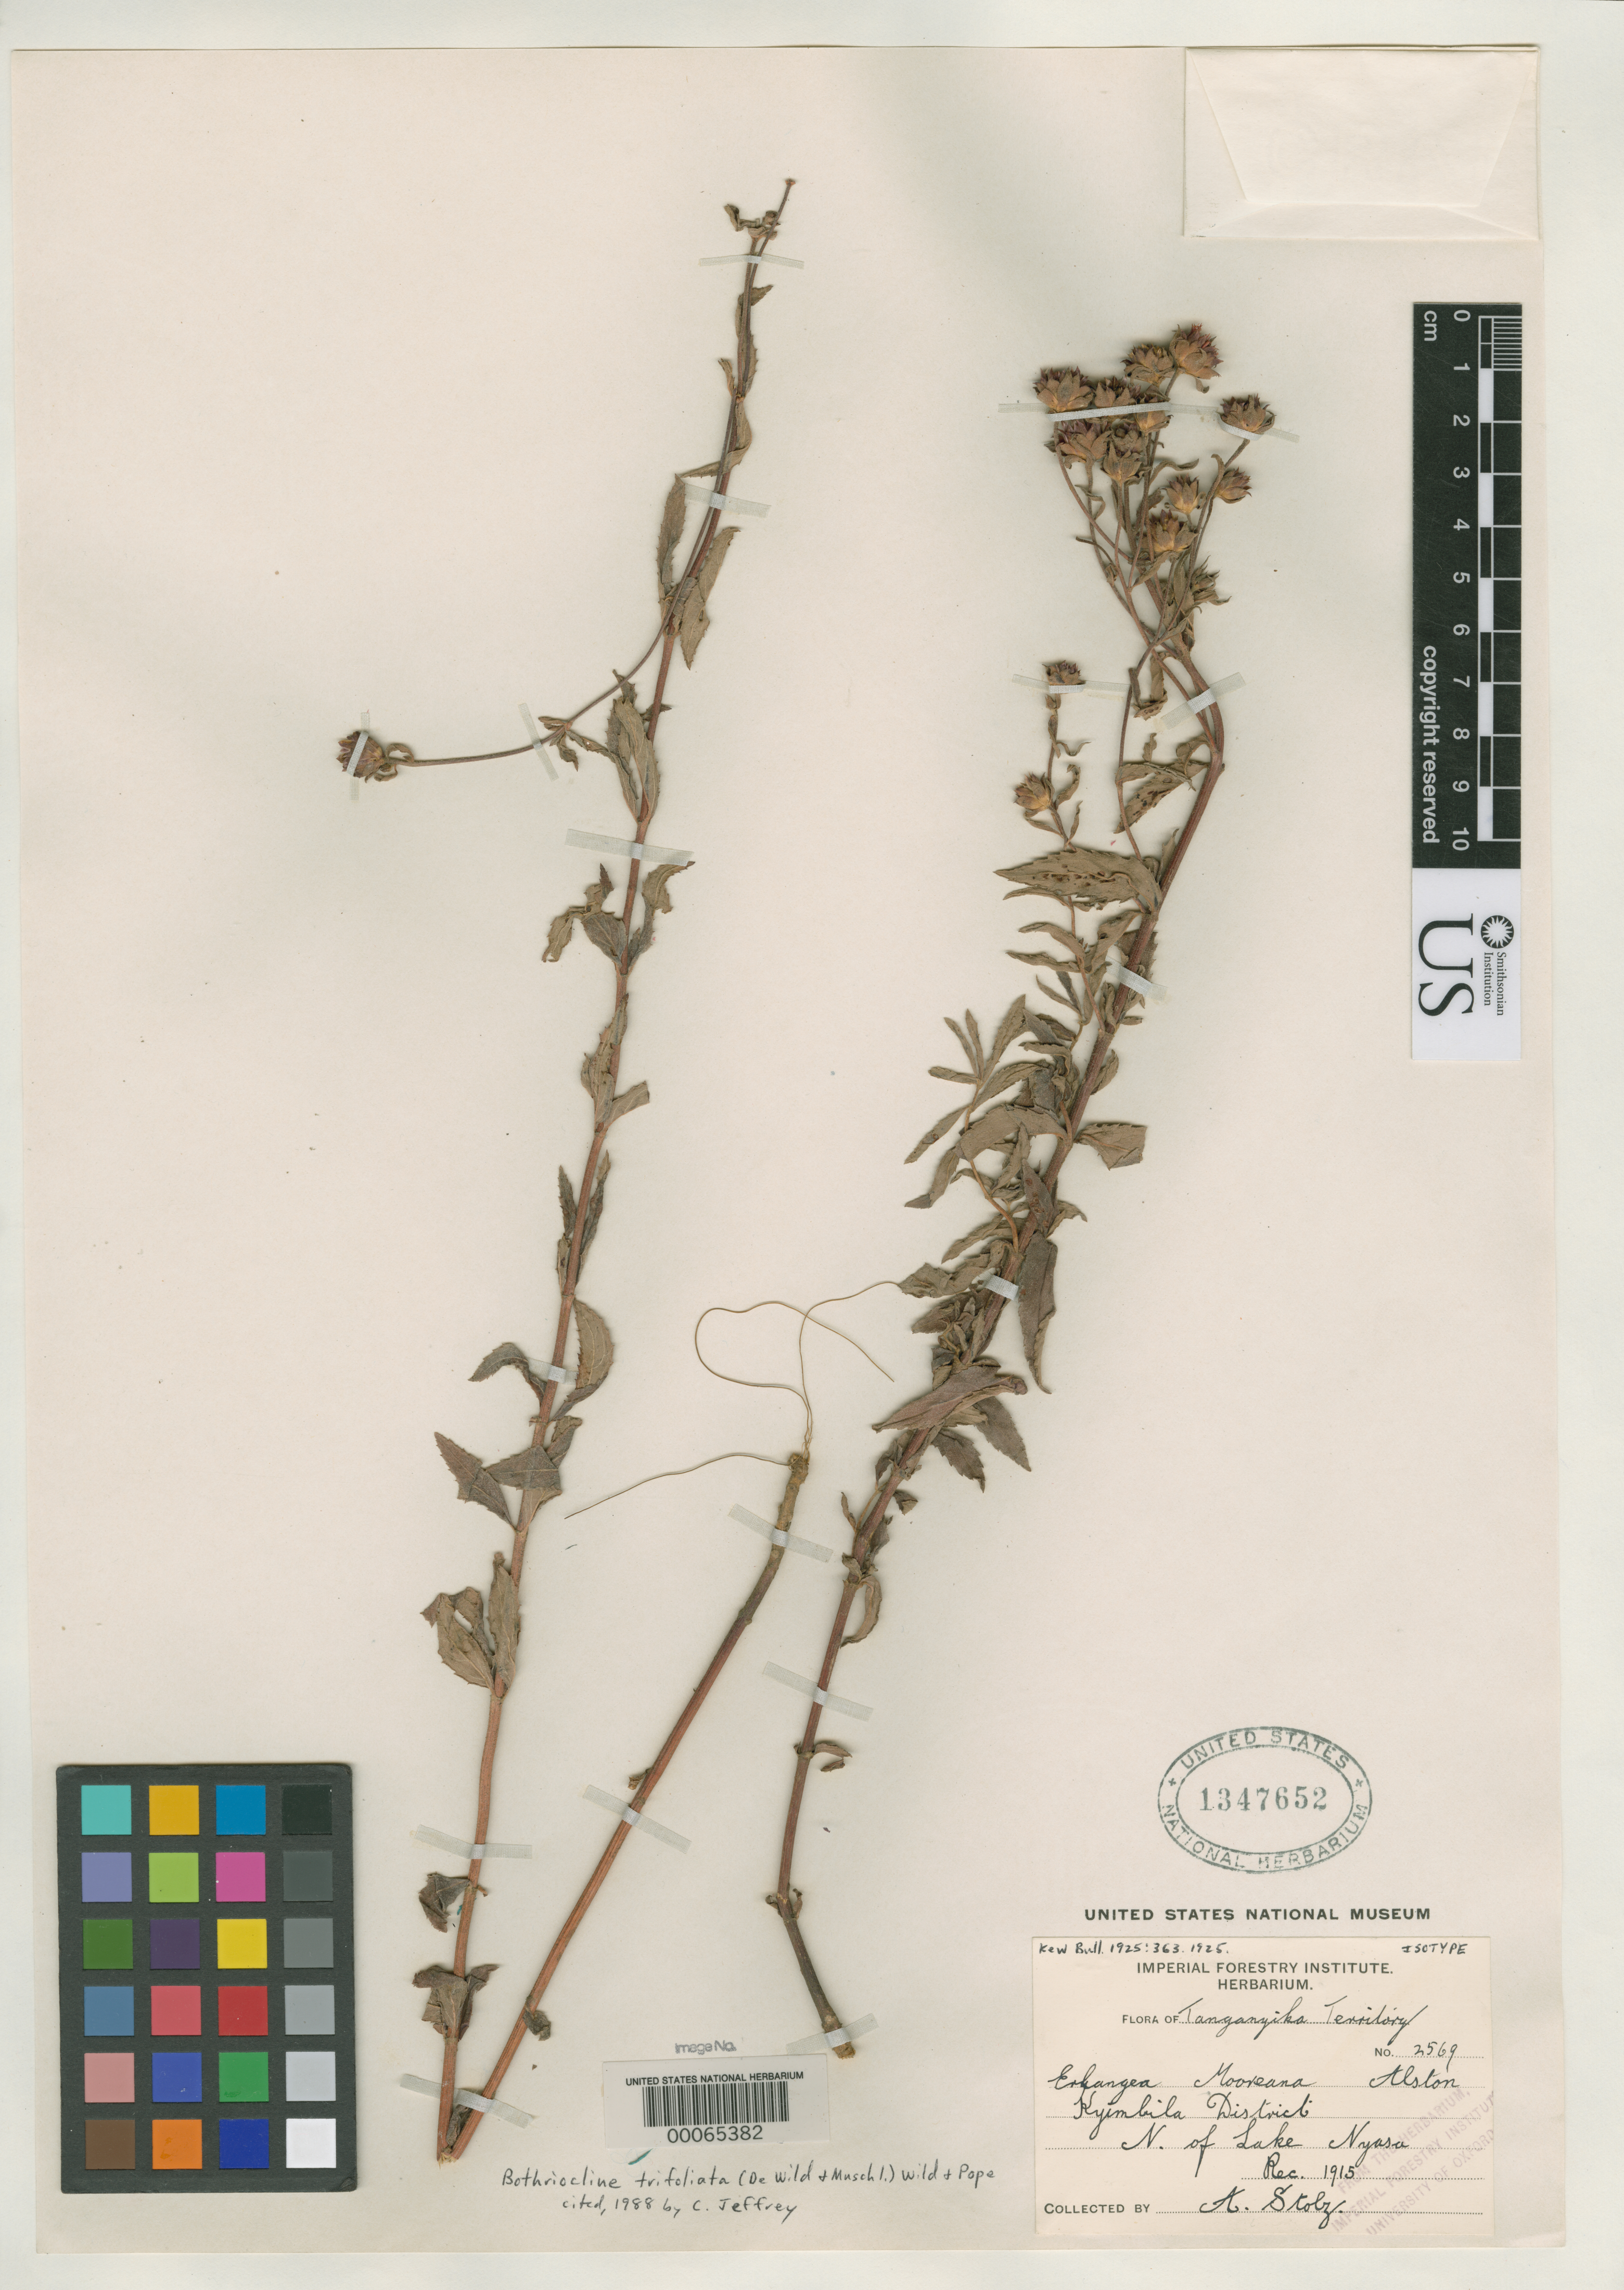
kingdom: Plantae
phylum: Tracheophyta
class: Magnoliopsida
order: Asterales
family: Asteraceae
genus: Erlangea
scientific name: Erlangea mooreana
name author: Alston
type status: Isotype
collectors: A. Stolz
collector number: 2569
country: Tanzania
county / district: Kyimbila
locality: N of Lake Nyasa.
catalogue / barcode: US 1347652